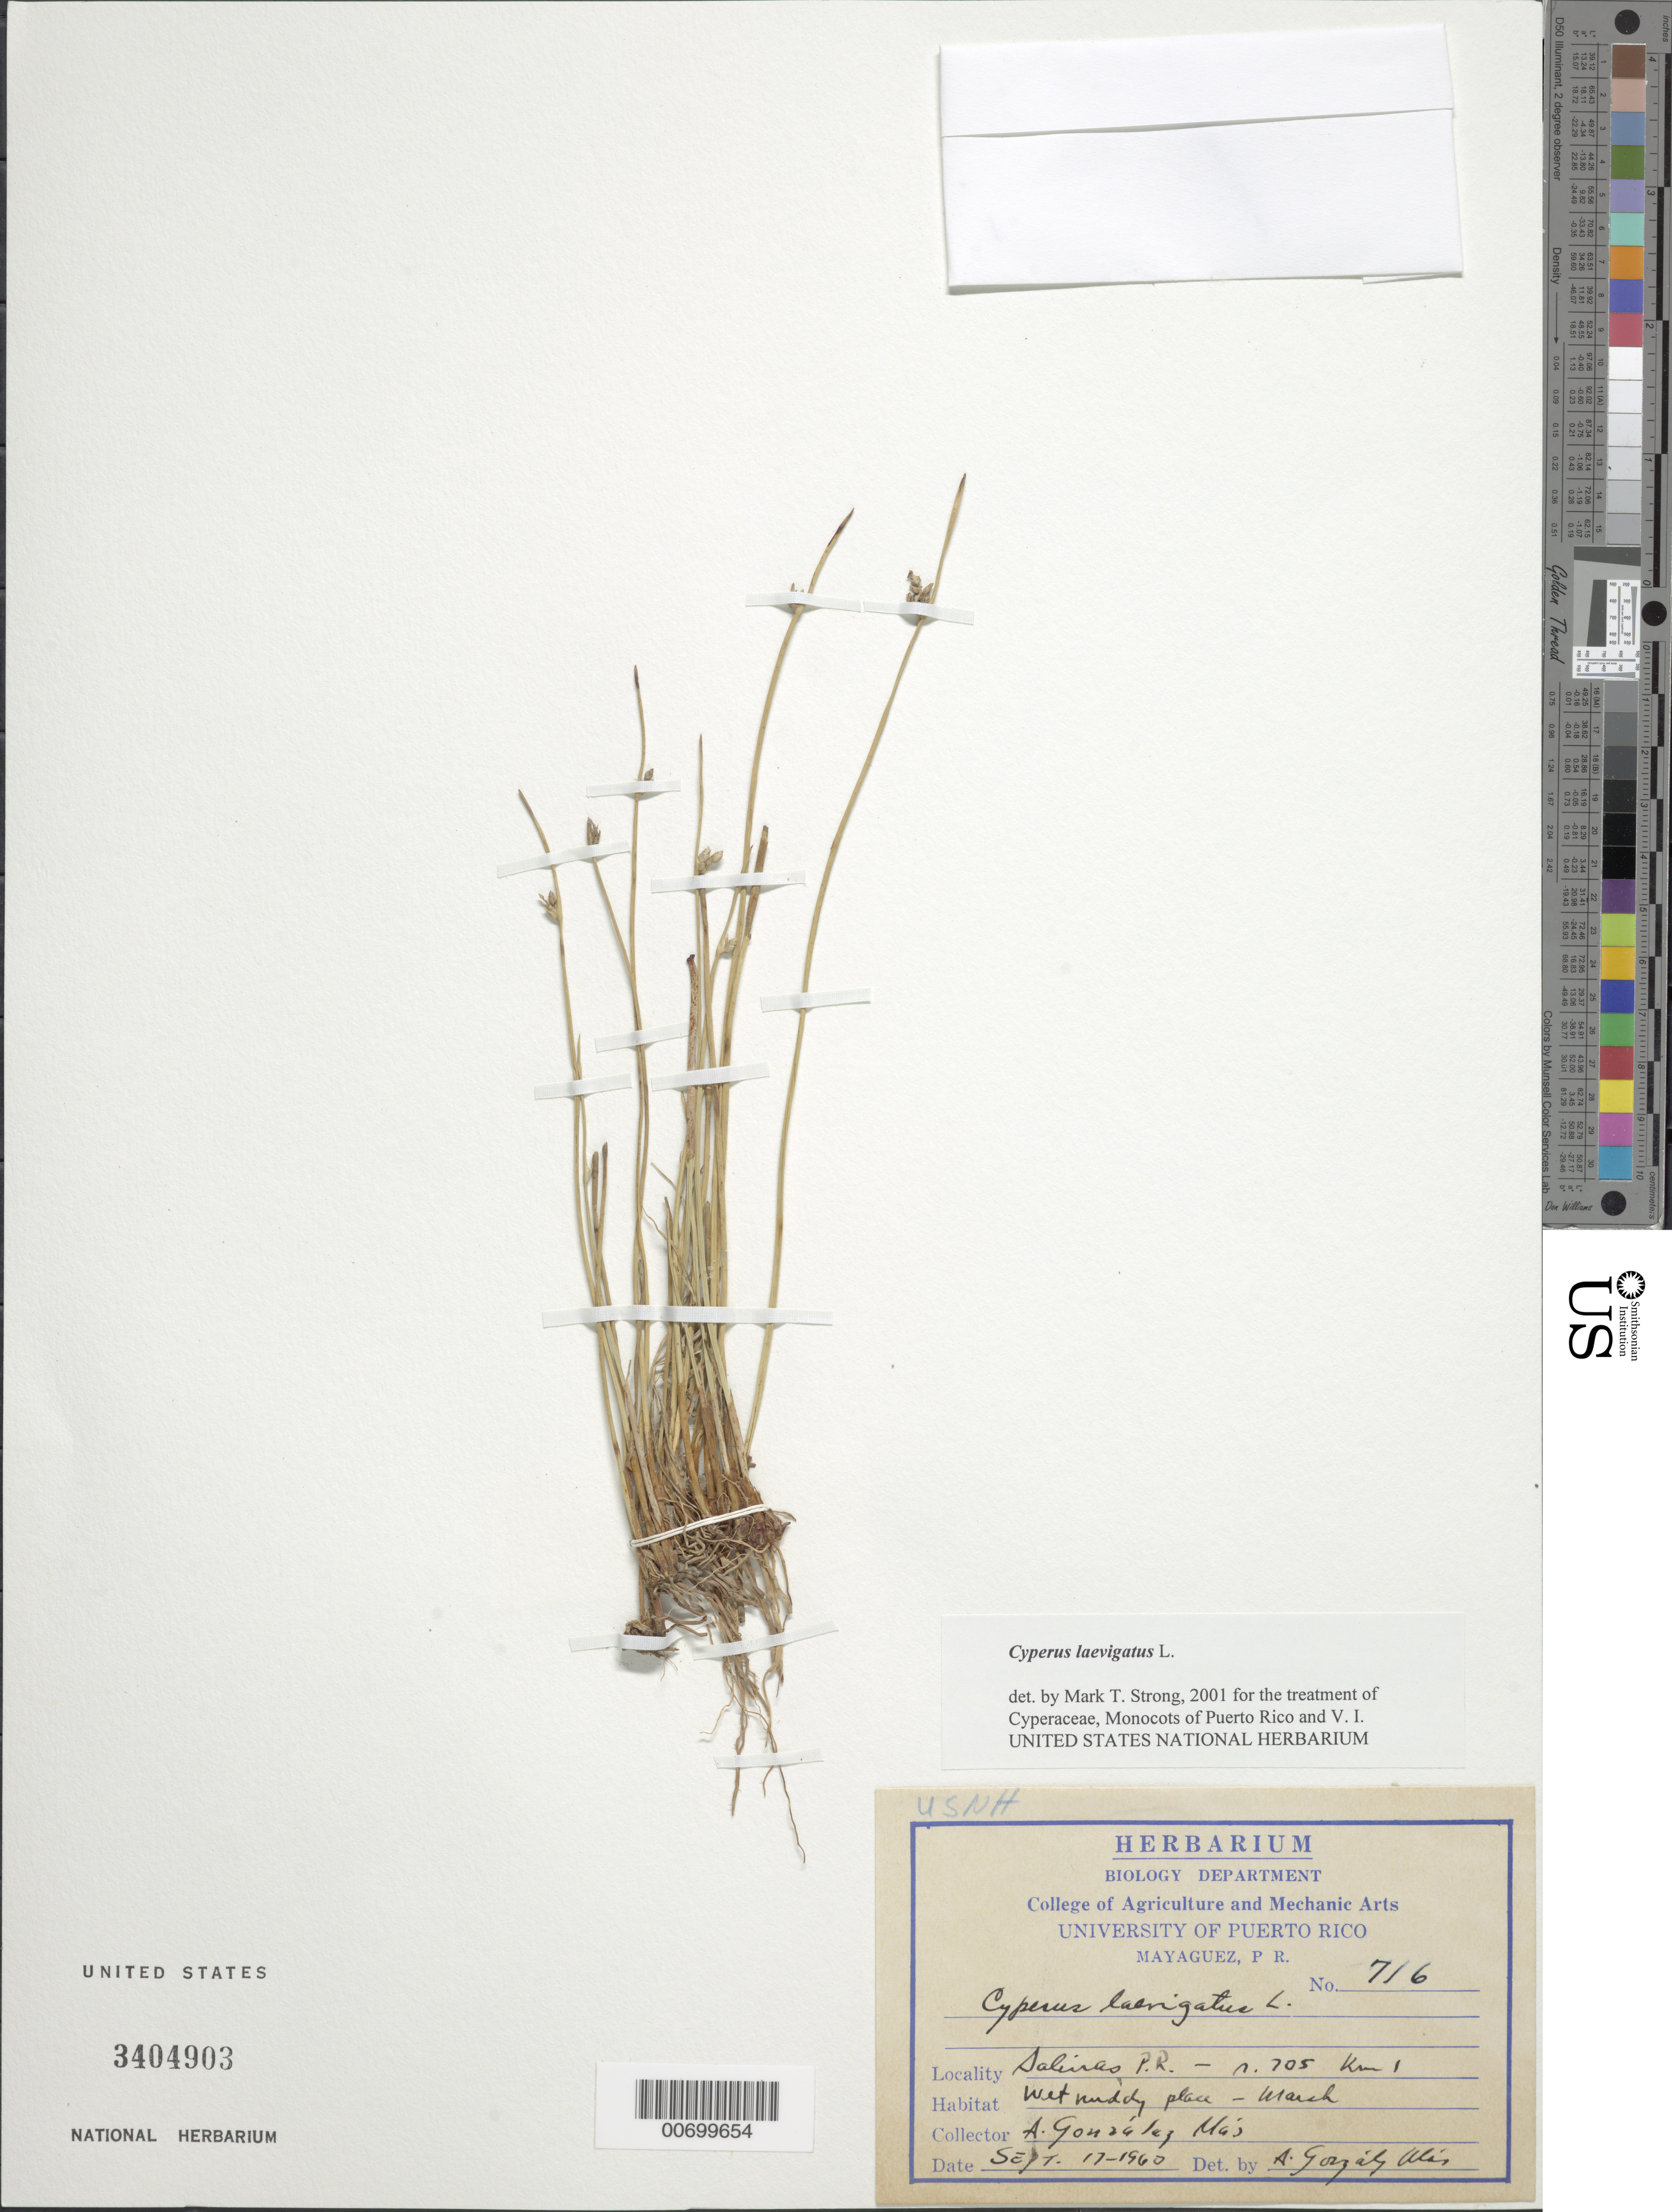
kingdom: Plantae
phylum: Tracheophyta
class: Liliopsida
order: Poales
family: Cyperaceae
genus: Cyperus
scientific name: Cyperus laevigatus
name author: L.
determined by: Strong, M. T., (US), Smithsonian Institution - National Museum of Natural History (UNITED STATES)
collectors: A. González Más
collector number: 716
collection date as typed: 17 Sep 1960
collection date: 1960-09-17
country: Puerto Rico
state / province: Salinas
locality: Salinas: Rd. 705, km 1.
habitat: Wet muddy place; marsh.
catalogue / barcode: US 3404903